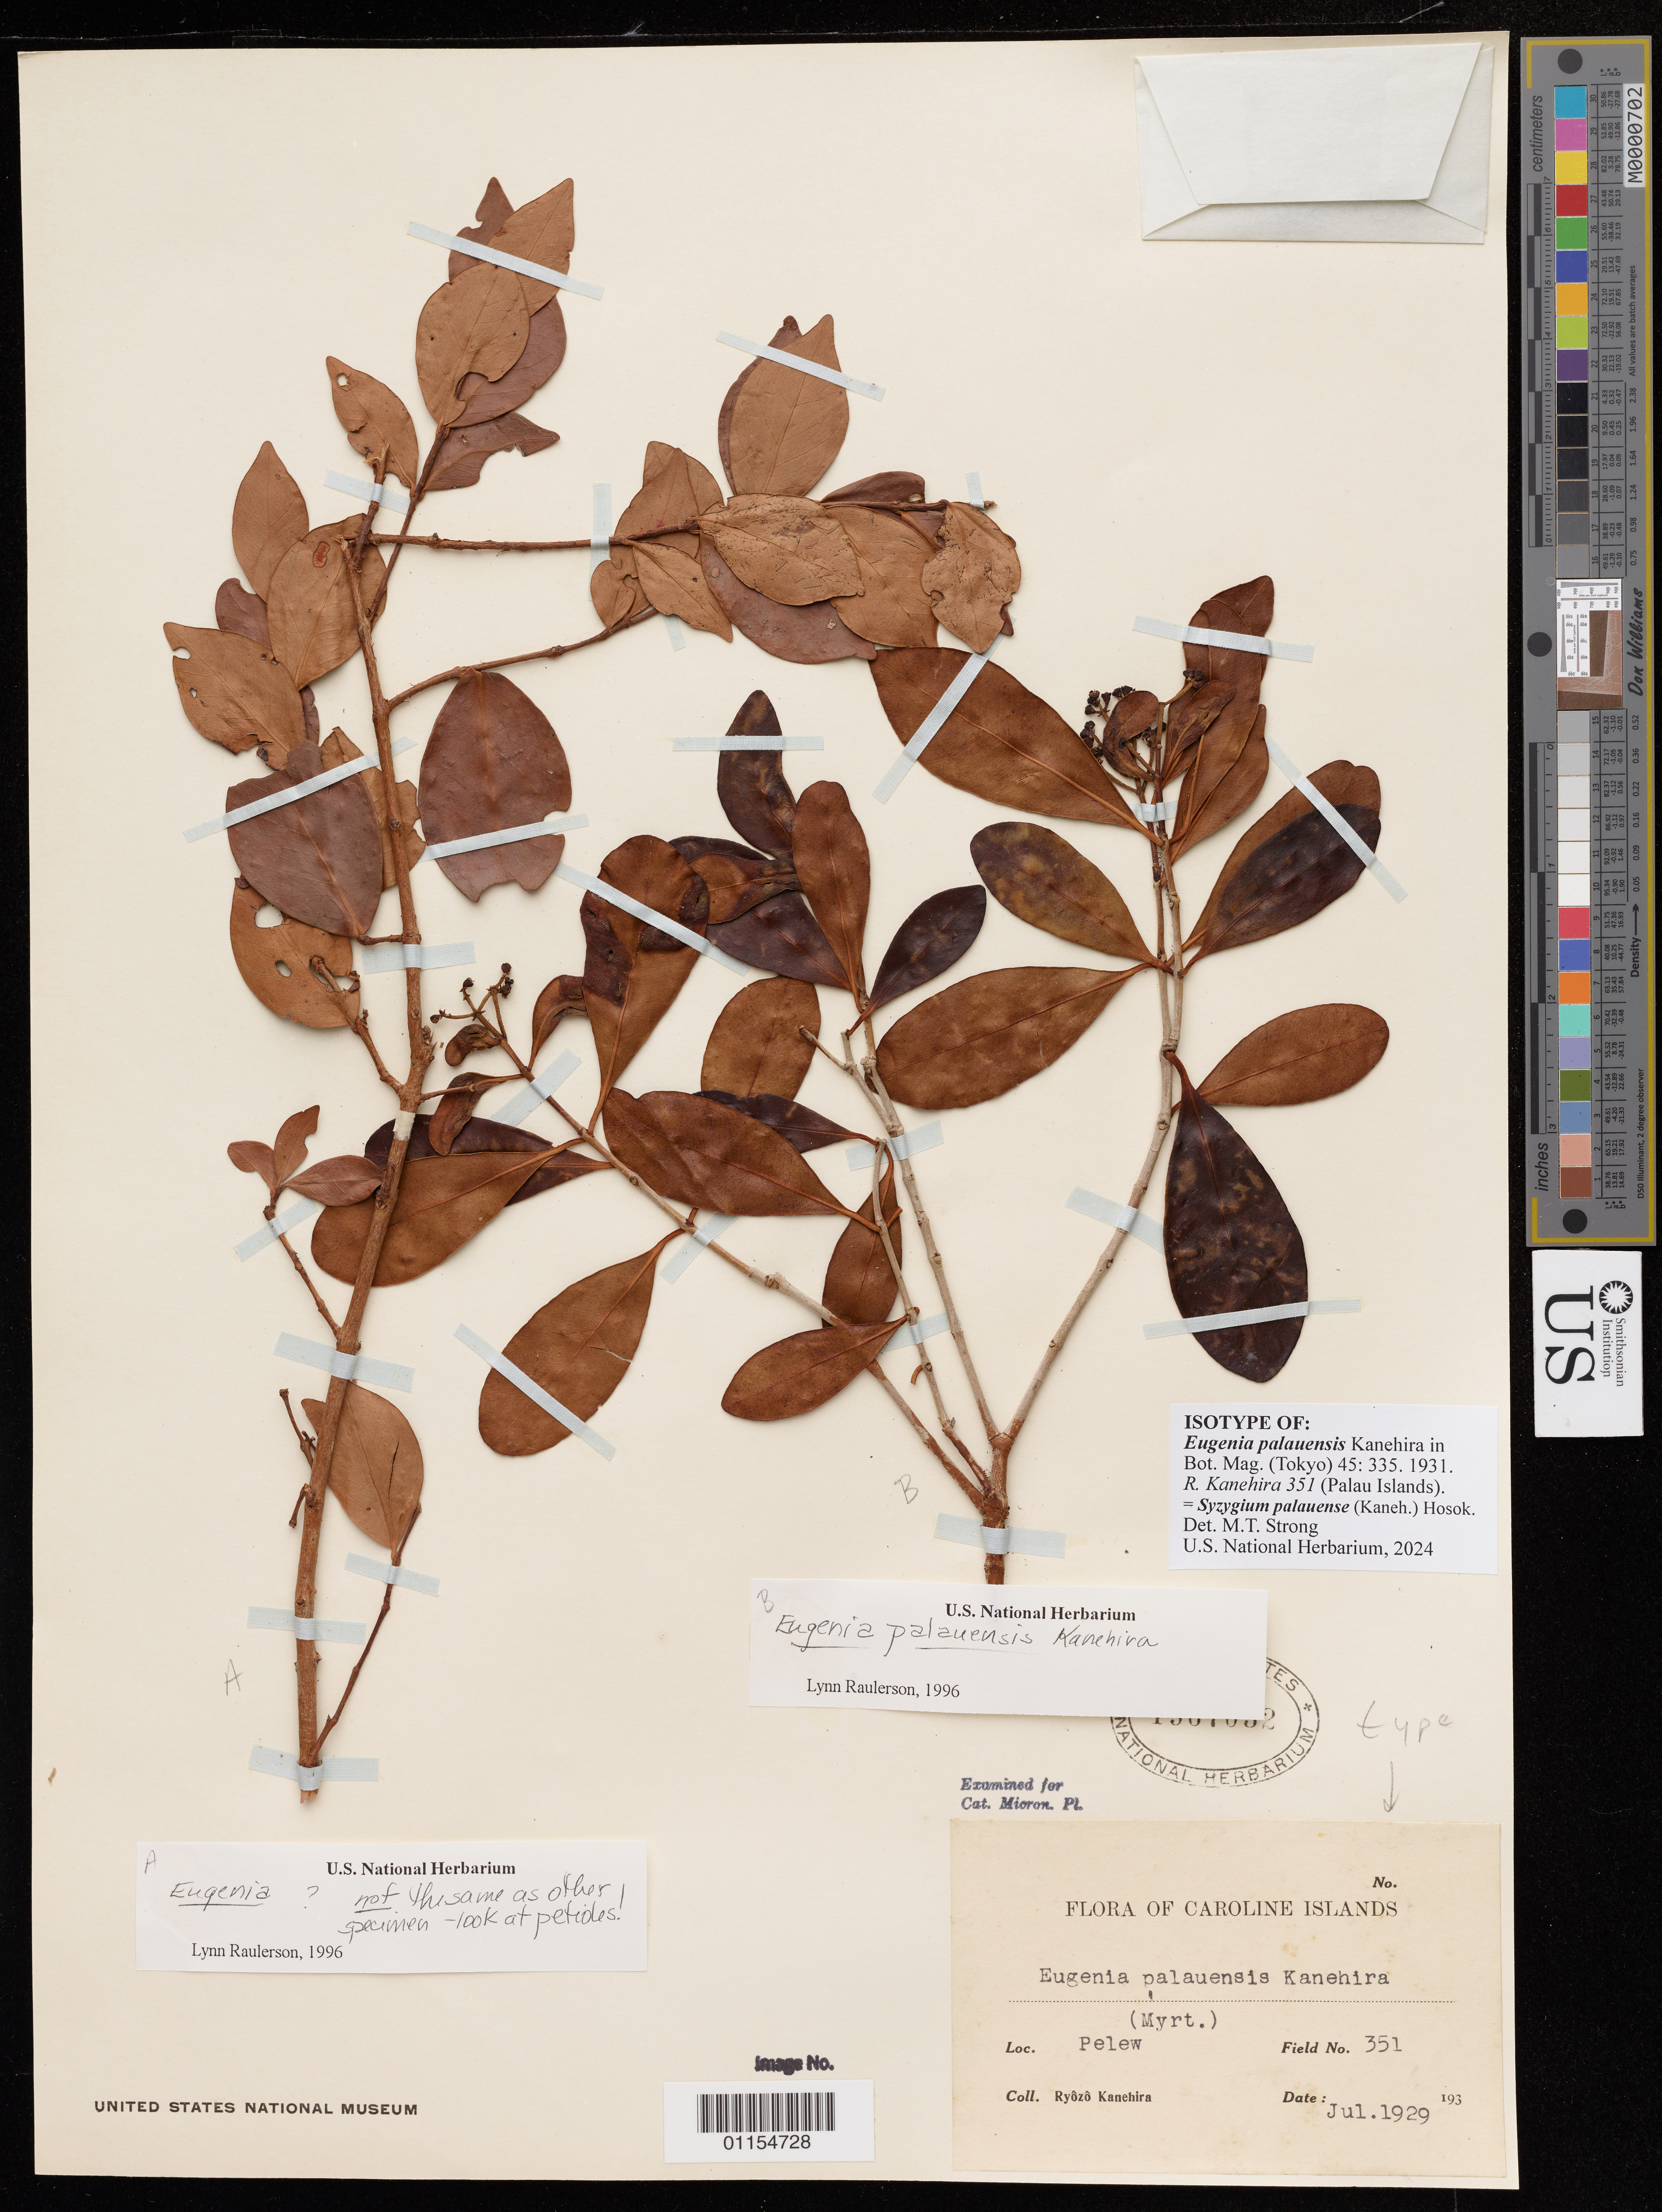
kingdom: Plantae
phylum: Tracheophyta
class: Magnoliopsida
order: Myrtales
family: Myrtaceae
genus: Eugenia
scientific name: Eugenia palauensis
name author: Kaneh.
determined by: Strong, Mark T., (BOT), Smithsonian Institution - National Museum of Natural History (UNITED STATES)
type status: Isotype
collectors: R. Kanehira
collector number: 351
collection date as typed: Jul 1929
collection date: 1929-07/1929-08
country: Palau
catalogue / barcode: US 1967032